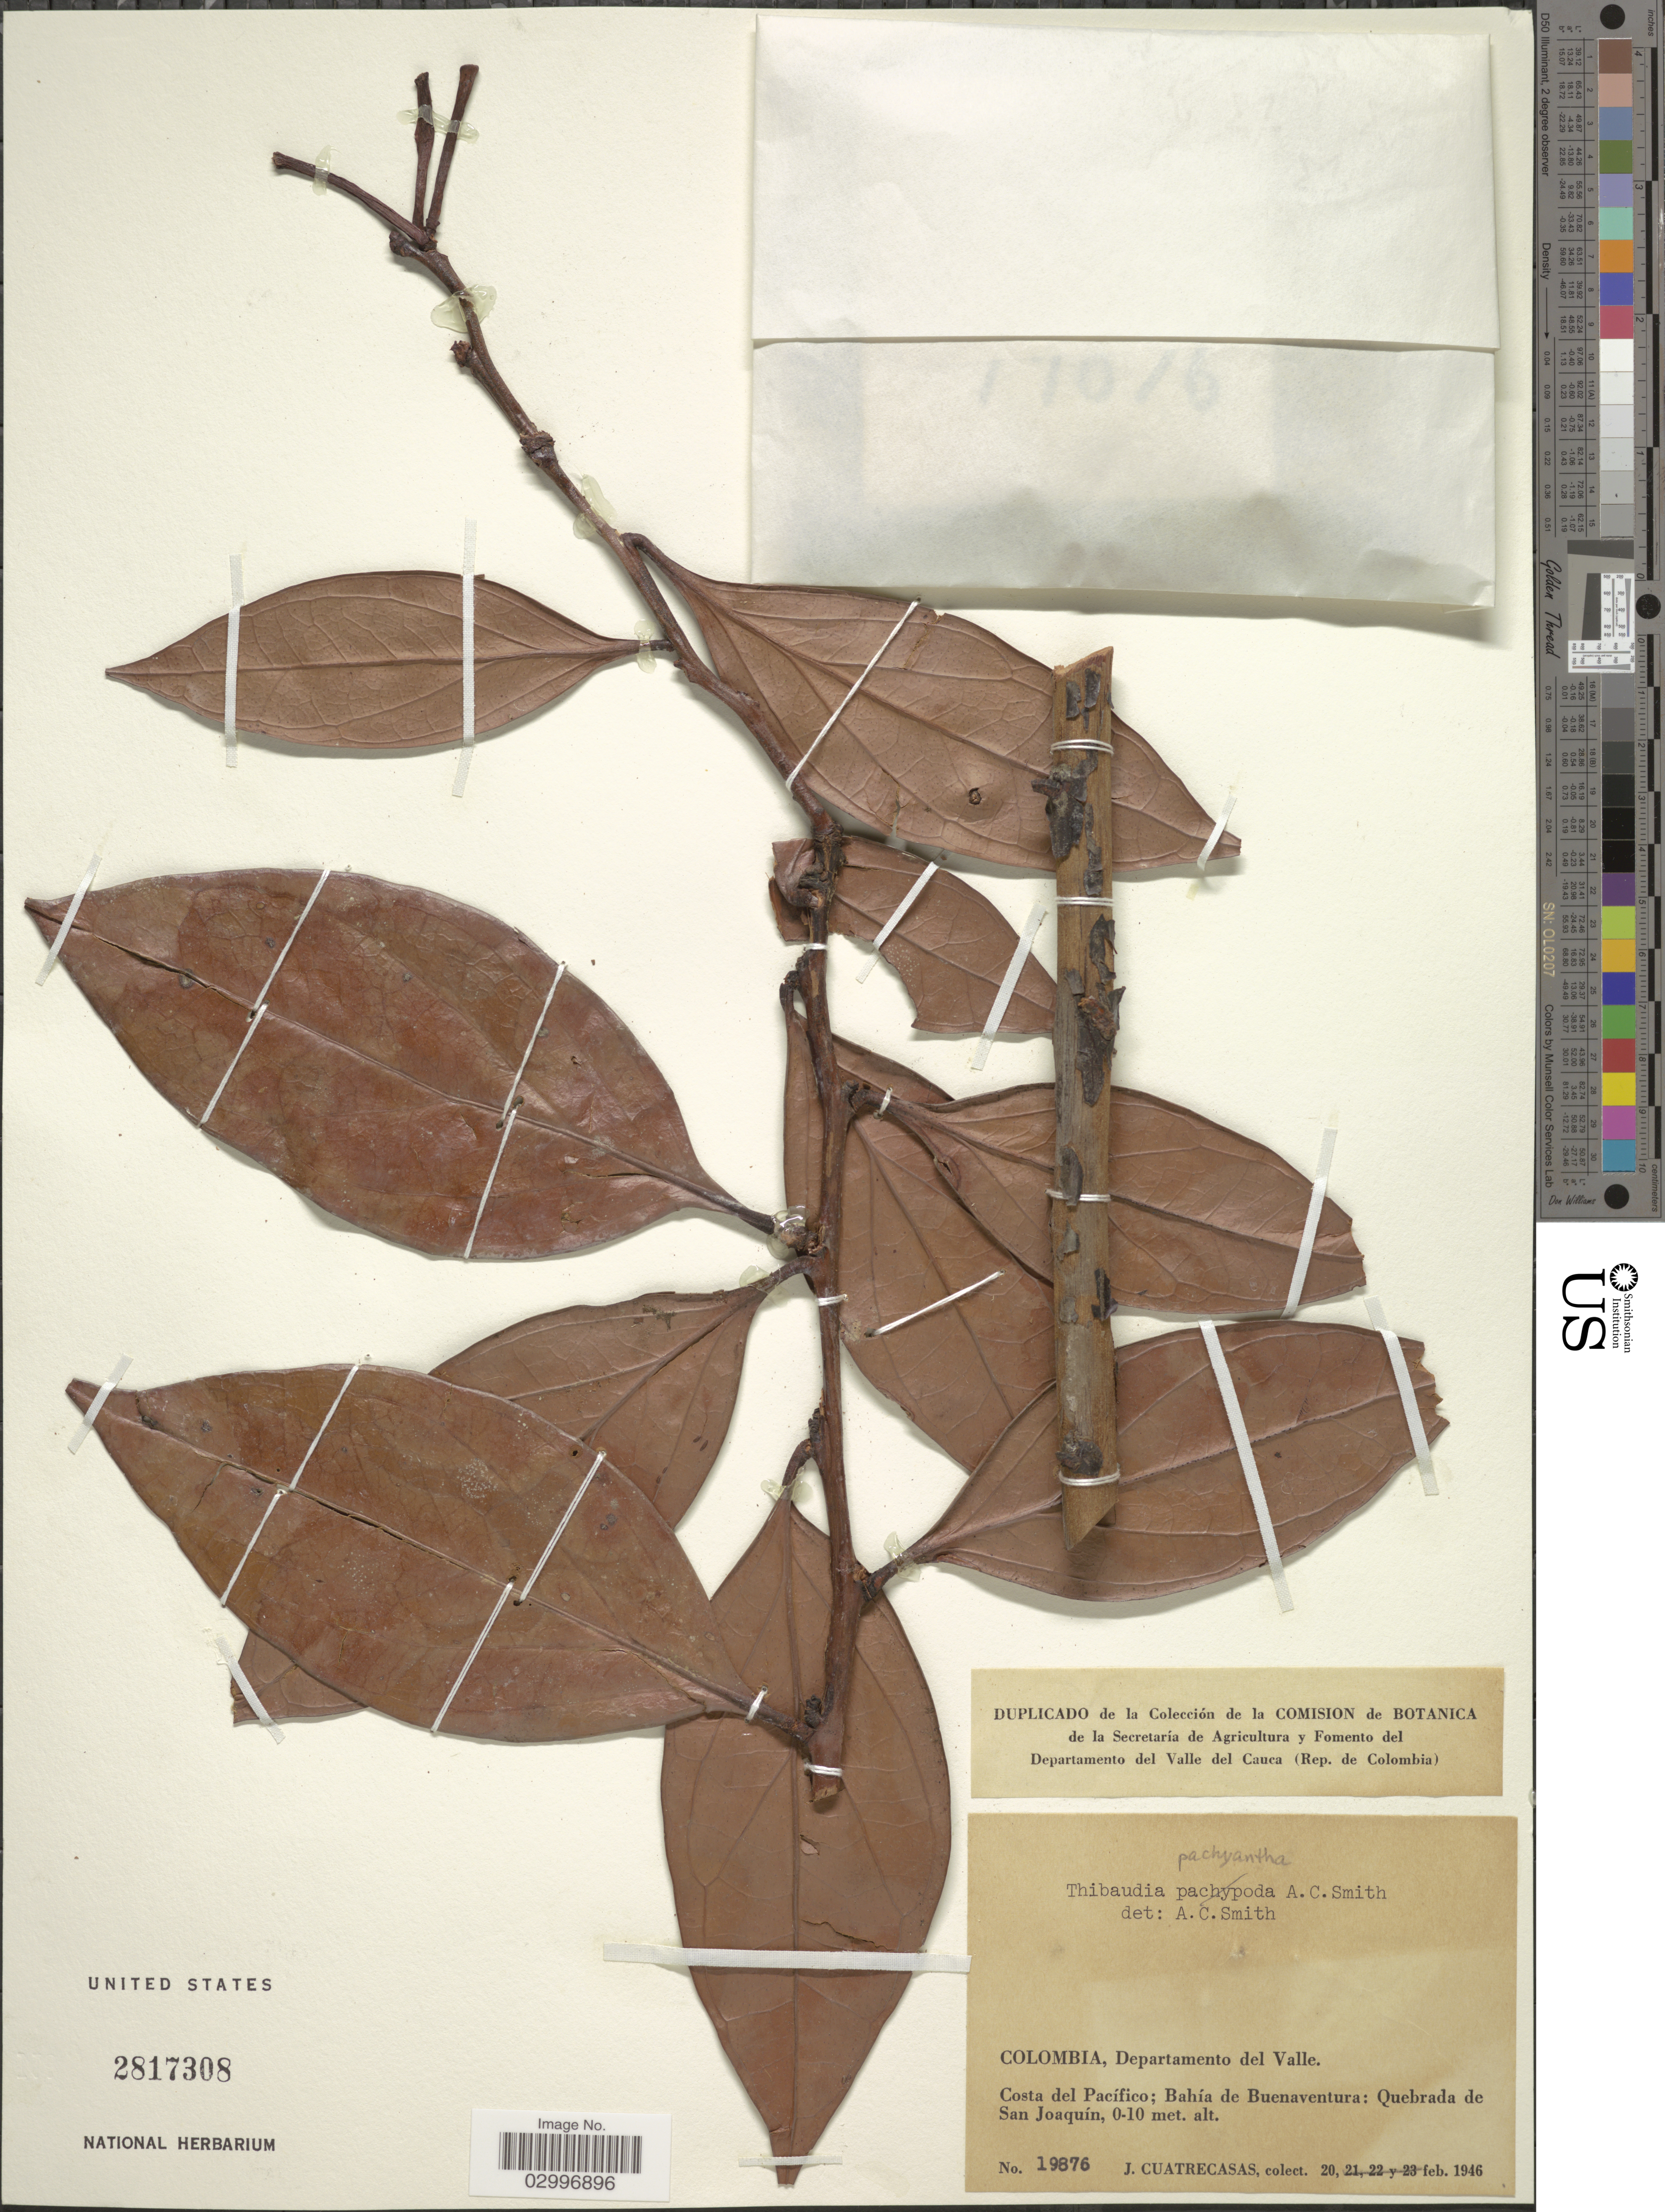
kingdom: Plantae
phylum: Tracheophyta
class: Magnoliopsida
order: Ericales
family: Ericaceae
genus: Thibaudia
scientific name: Thibaudia pachypoda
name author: A.C. Sm.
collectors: J. Cuatrecasas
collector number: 19876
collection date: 1946-02-20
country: Colombia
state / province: Valle del Cauca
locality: Departamento del Valle. Costa del Pacífico; Bahía de Buenaventura: Quebrada de San Joaquín.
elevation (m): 0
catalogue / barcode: US 2817308